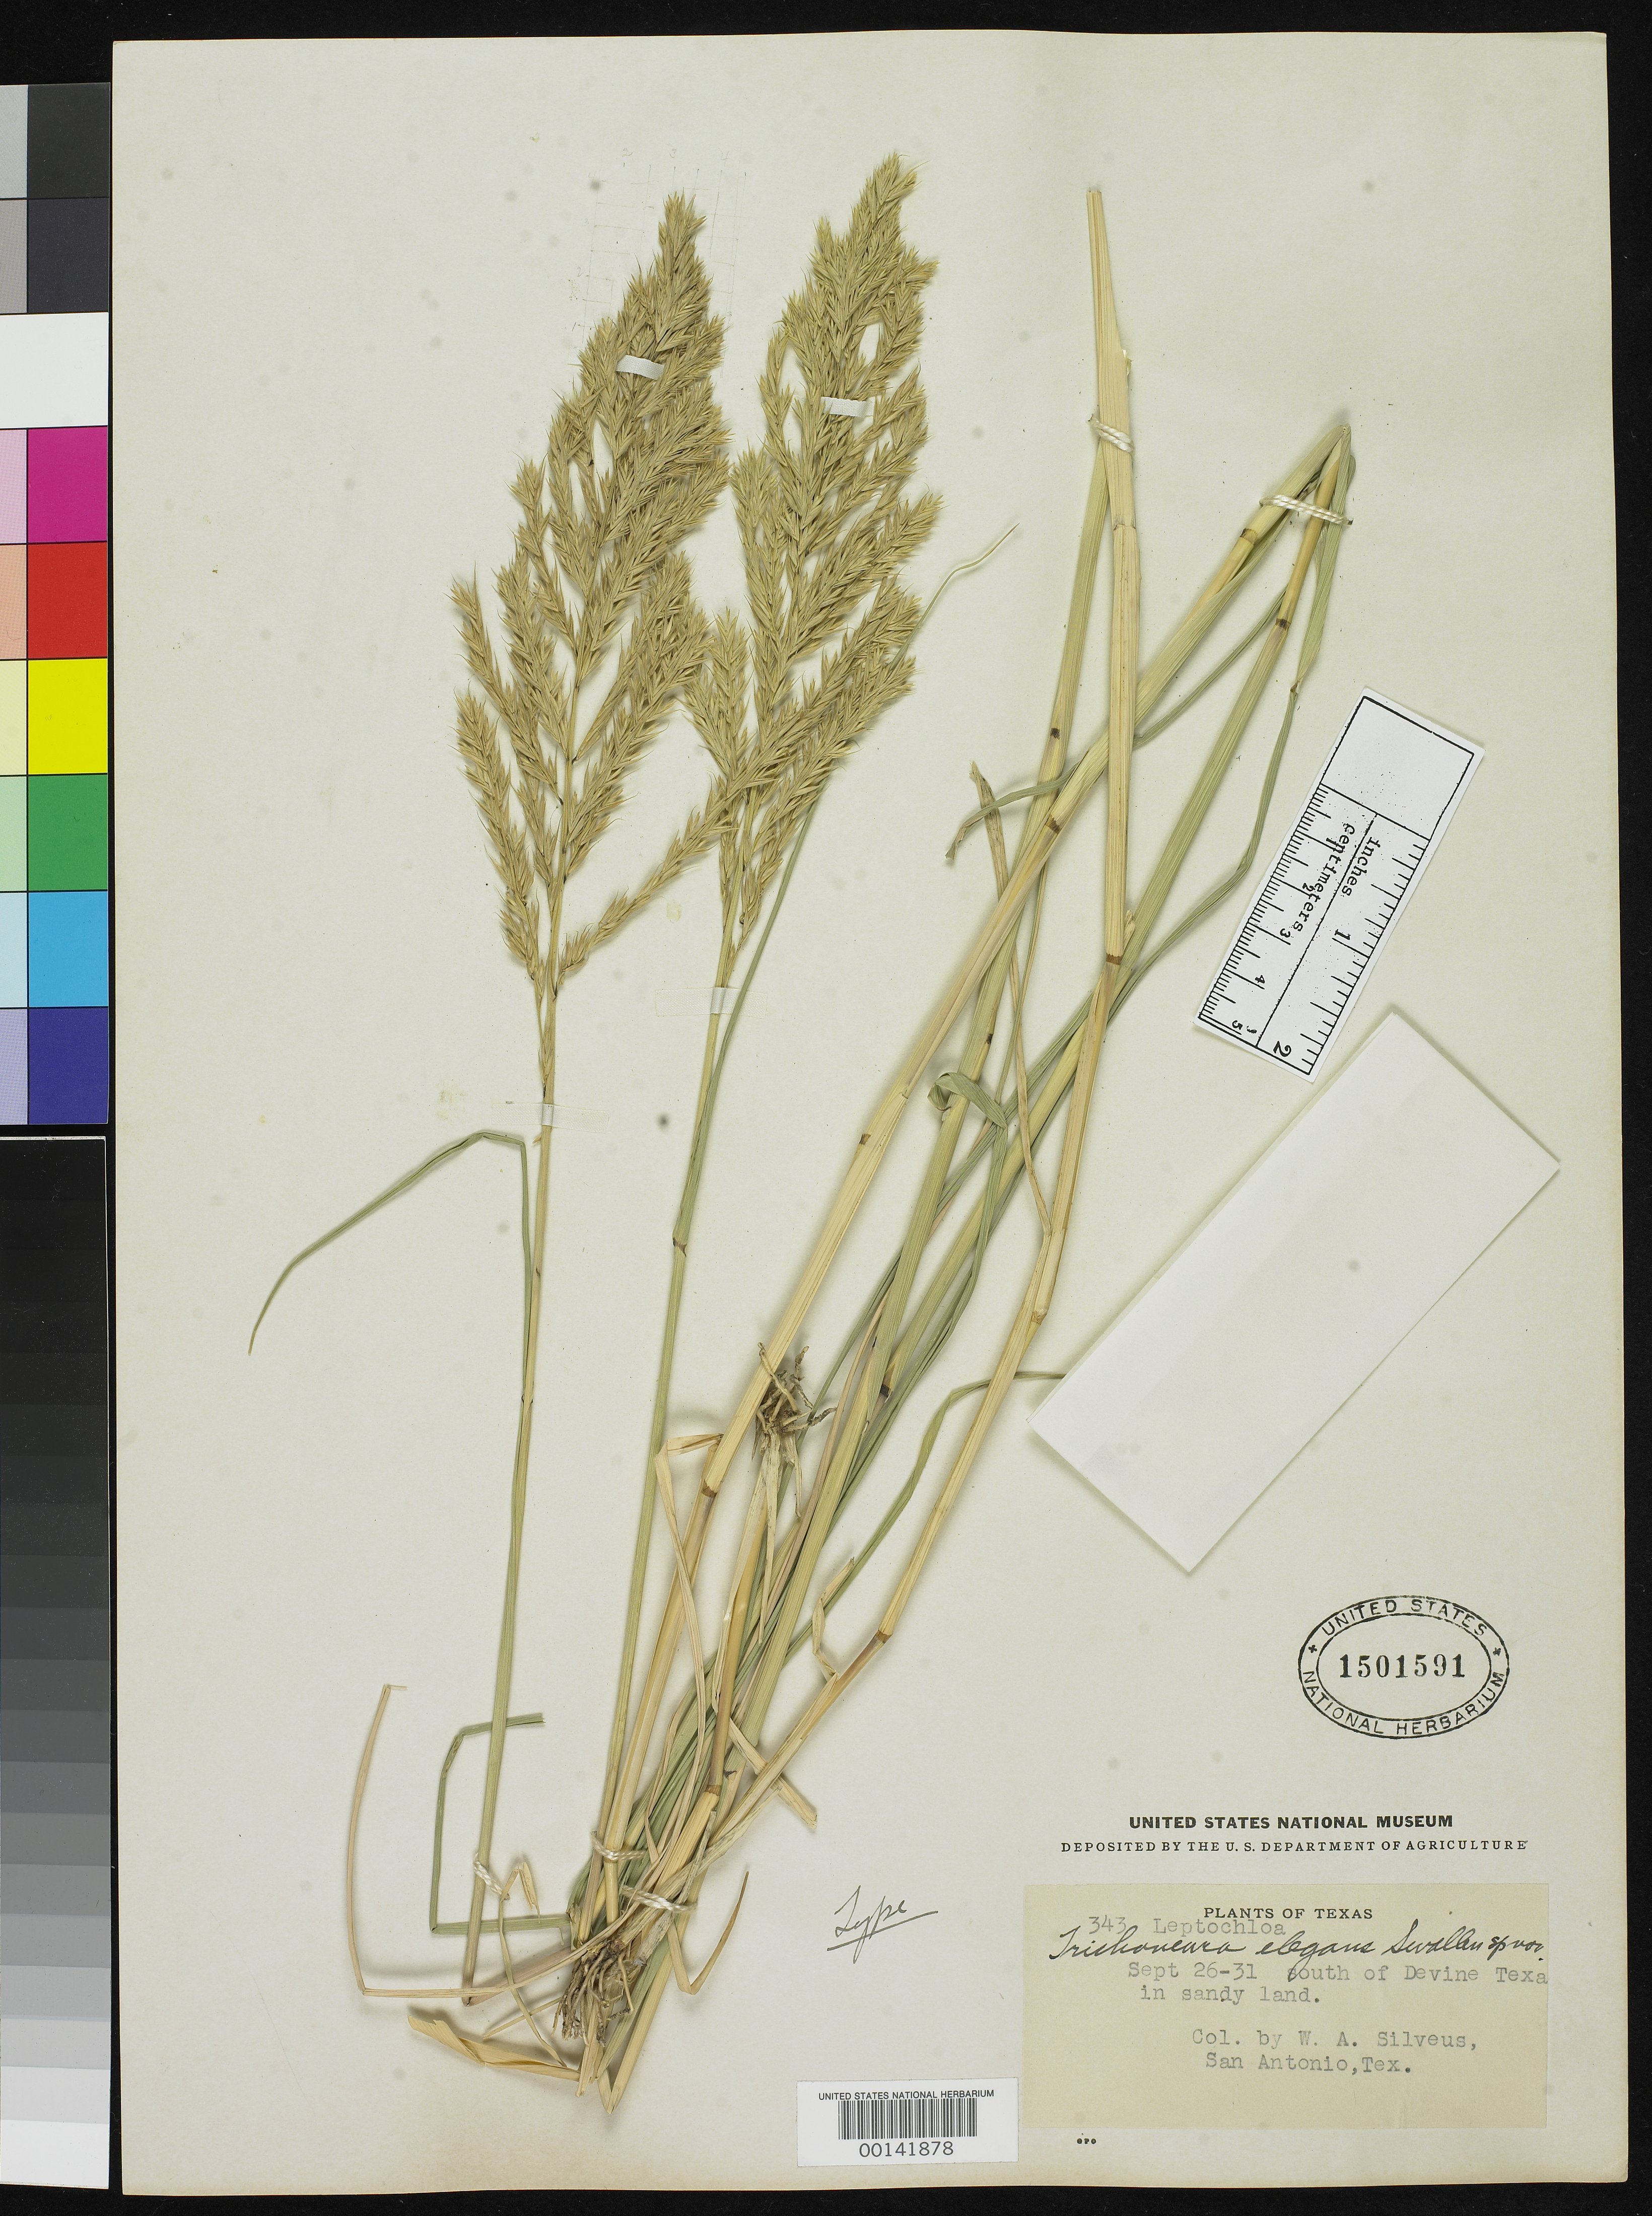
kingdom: Plantae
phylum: Tracheophyta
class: Liliopsida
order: Poales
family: Poaceae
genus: Trichoneura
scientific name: Trichoneura elegans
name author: Swallen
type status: Holotype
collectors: W. Silveus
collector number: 343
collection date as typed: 26 Sep 1931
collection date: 1931-09-26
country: United States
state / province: Texas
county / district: Bexar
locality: San Antonio, S of Devine.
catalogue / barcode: US 1501591